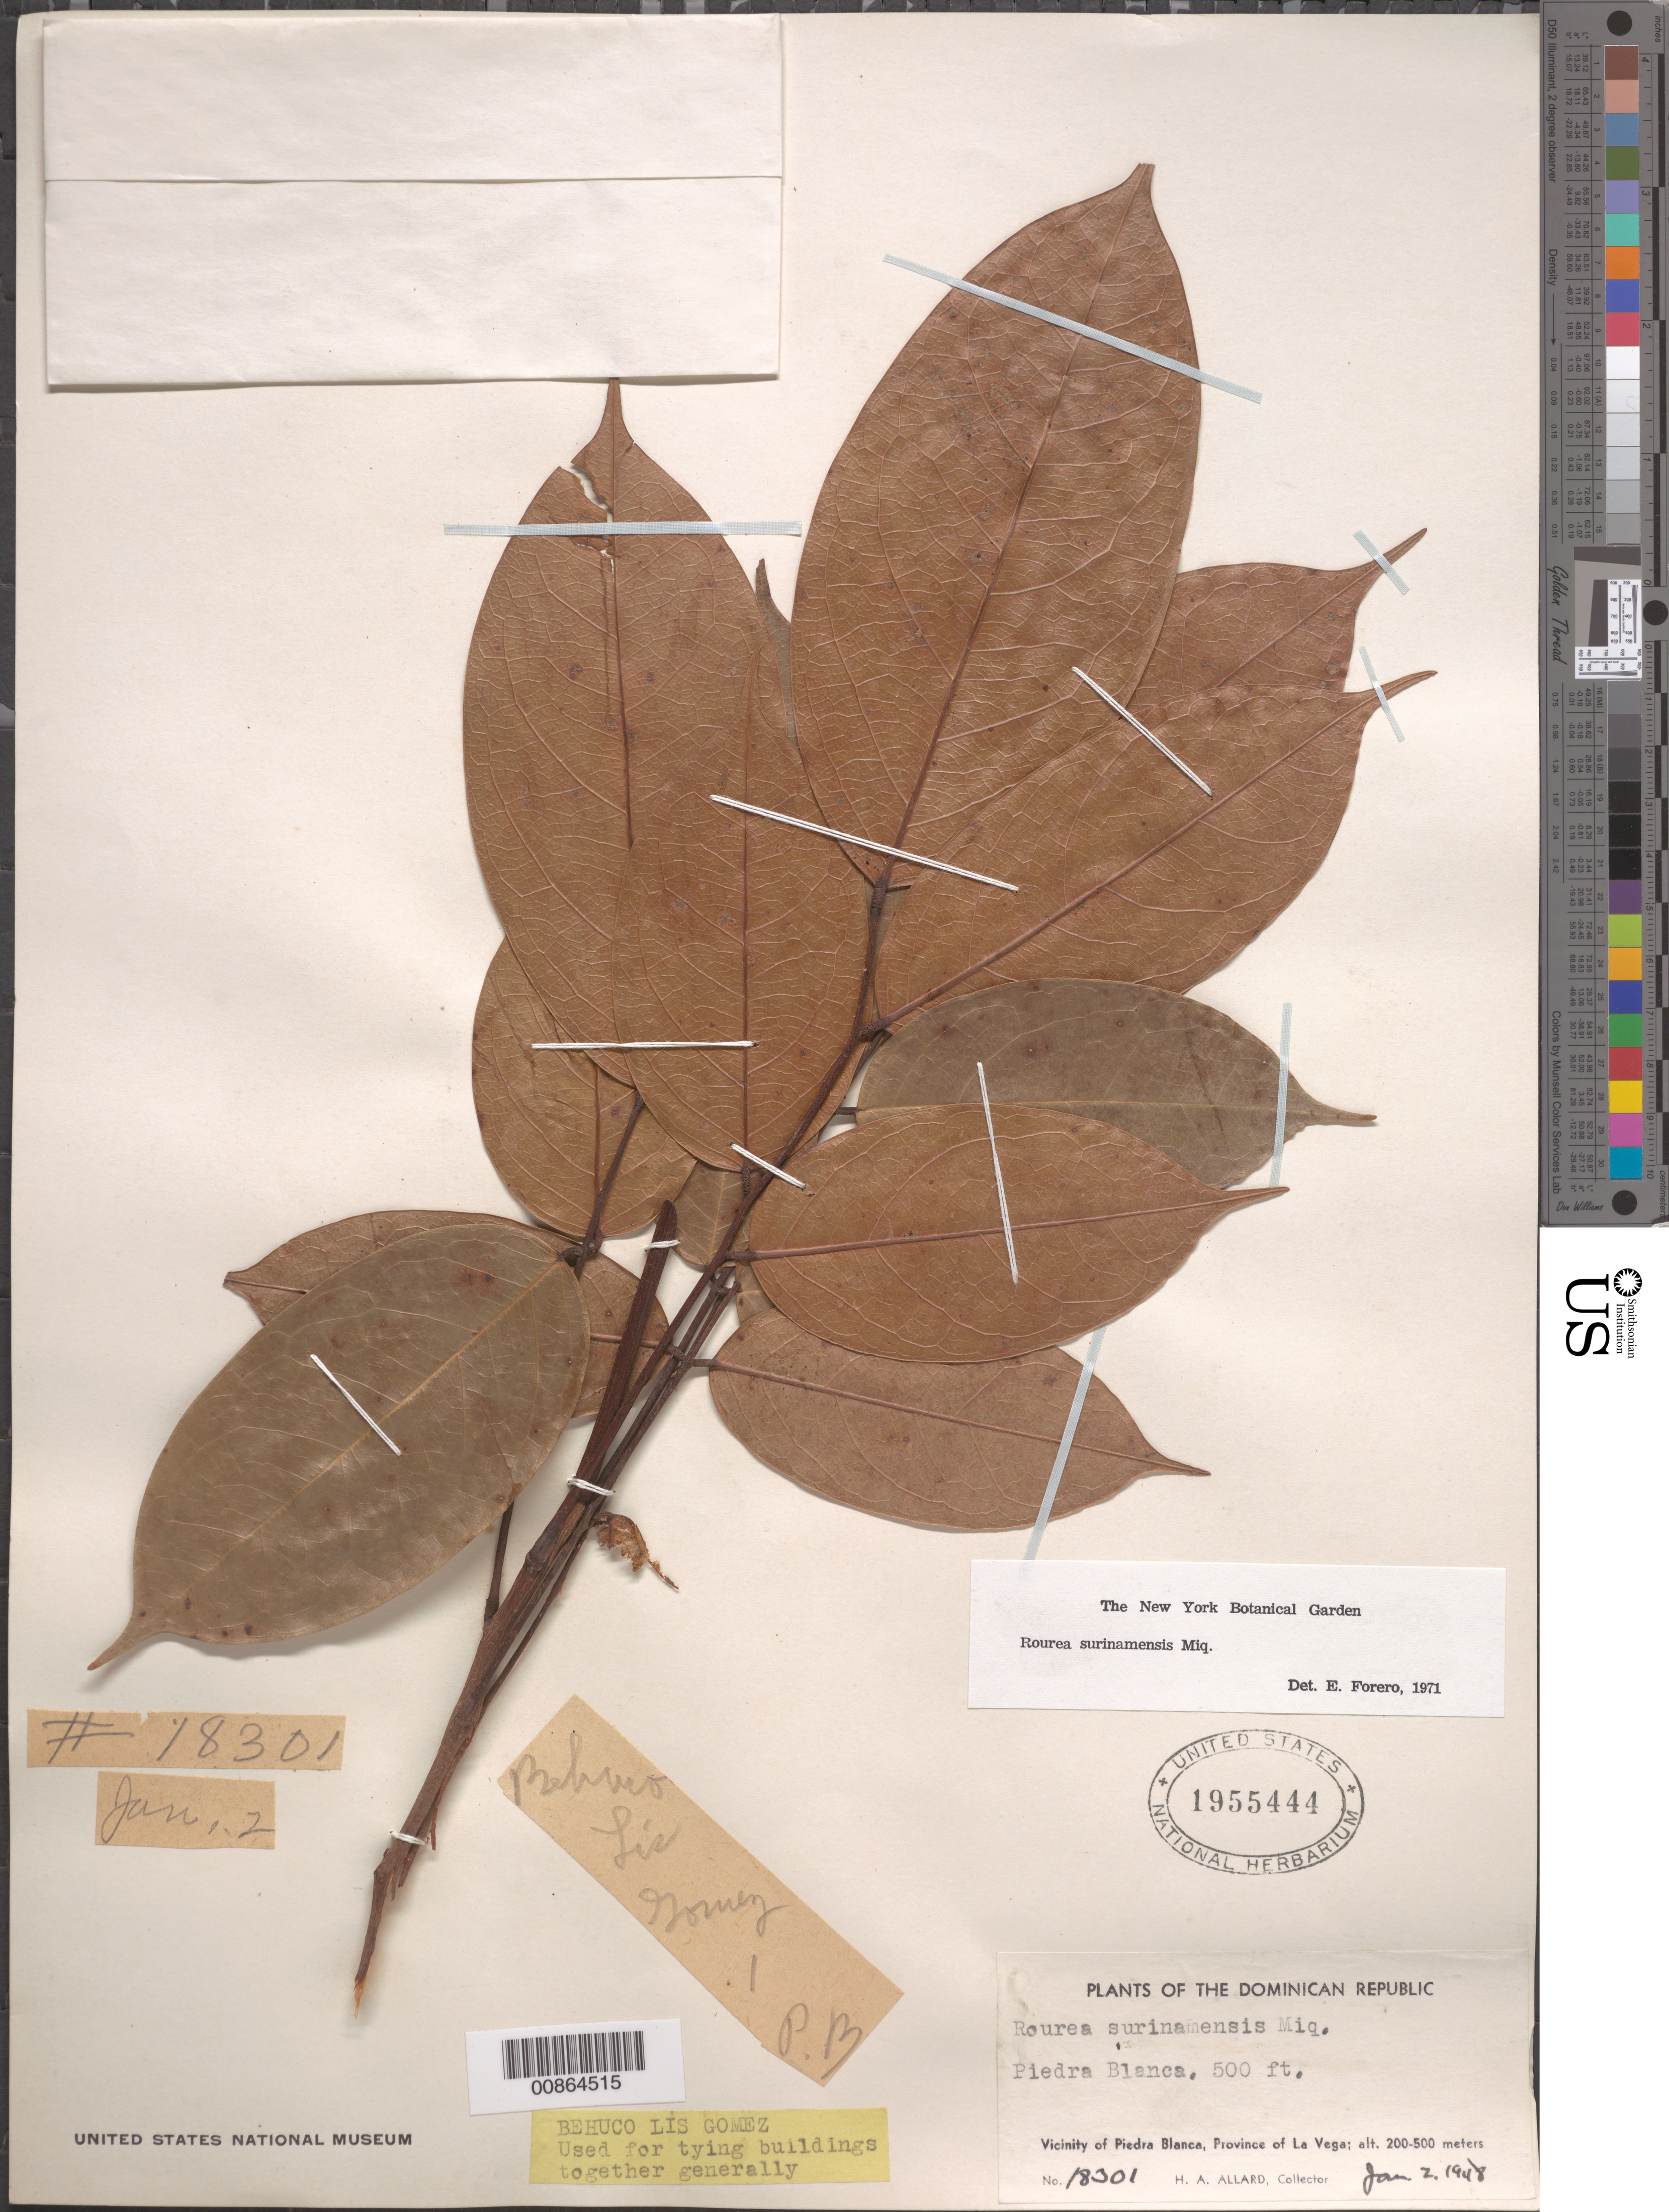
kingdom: Plantae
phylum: Tracheophyta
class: Magnoliopsida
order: Oxalidales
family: Connaraceae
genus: Rourea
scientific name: Rourea surinamensis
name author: Miq.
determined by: Forero, E.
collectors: H. A. Allard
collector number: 18301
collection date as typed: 02 Jan 1948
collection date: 1948-01-02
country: Dominican Republic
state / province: La Vega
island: Hispaniola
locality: Piedra Blanca.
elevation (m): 152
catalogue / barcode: US 1955444